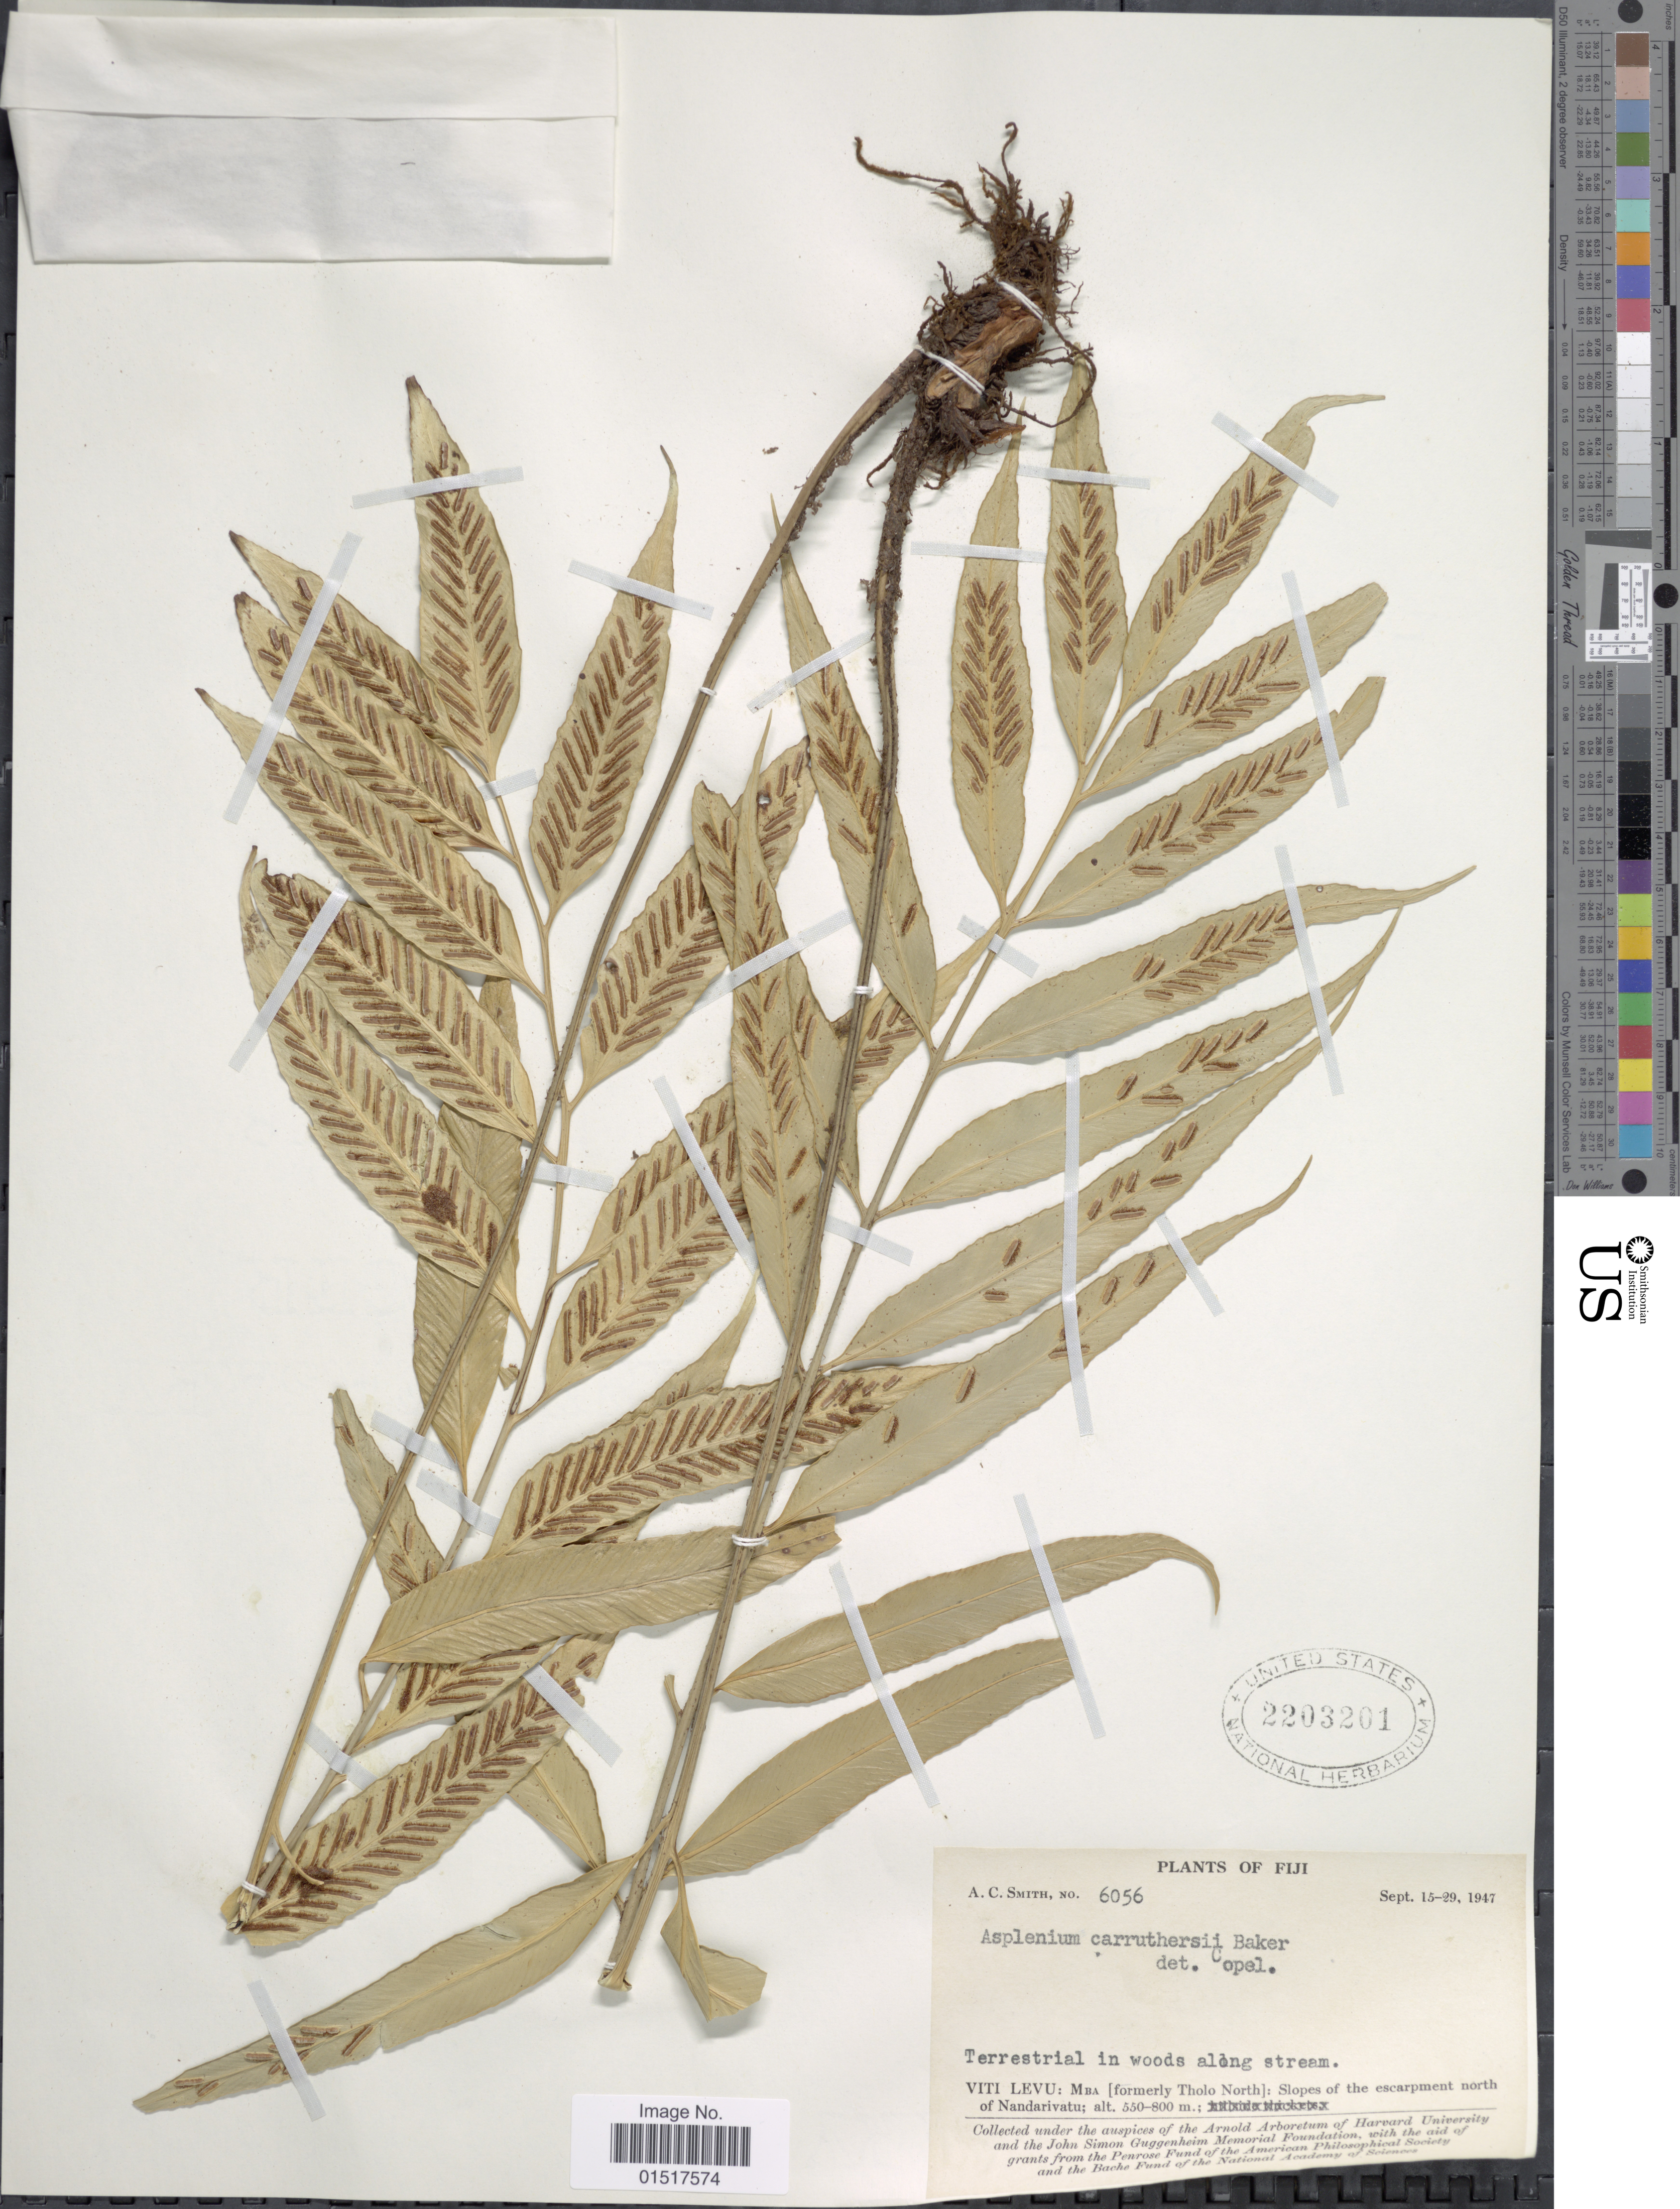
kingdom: Plantae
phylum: Tracheophyta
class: Polypodiopsida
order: Polypodiales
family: Aspleniaceae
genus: Asplenium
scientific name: Asplenium carruthersii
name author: Baker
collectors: A. C. Smith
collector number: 6056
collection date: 1947-09-15/1947-09-29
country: Fiji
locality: Viti Levu: Mba [formerly Tholo North]: Slopes of the escarpment north of Nandarivatu.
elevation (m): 550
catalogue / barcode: US 2203201